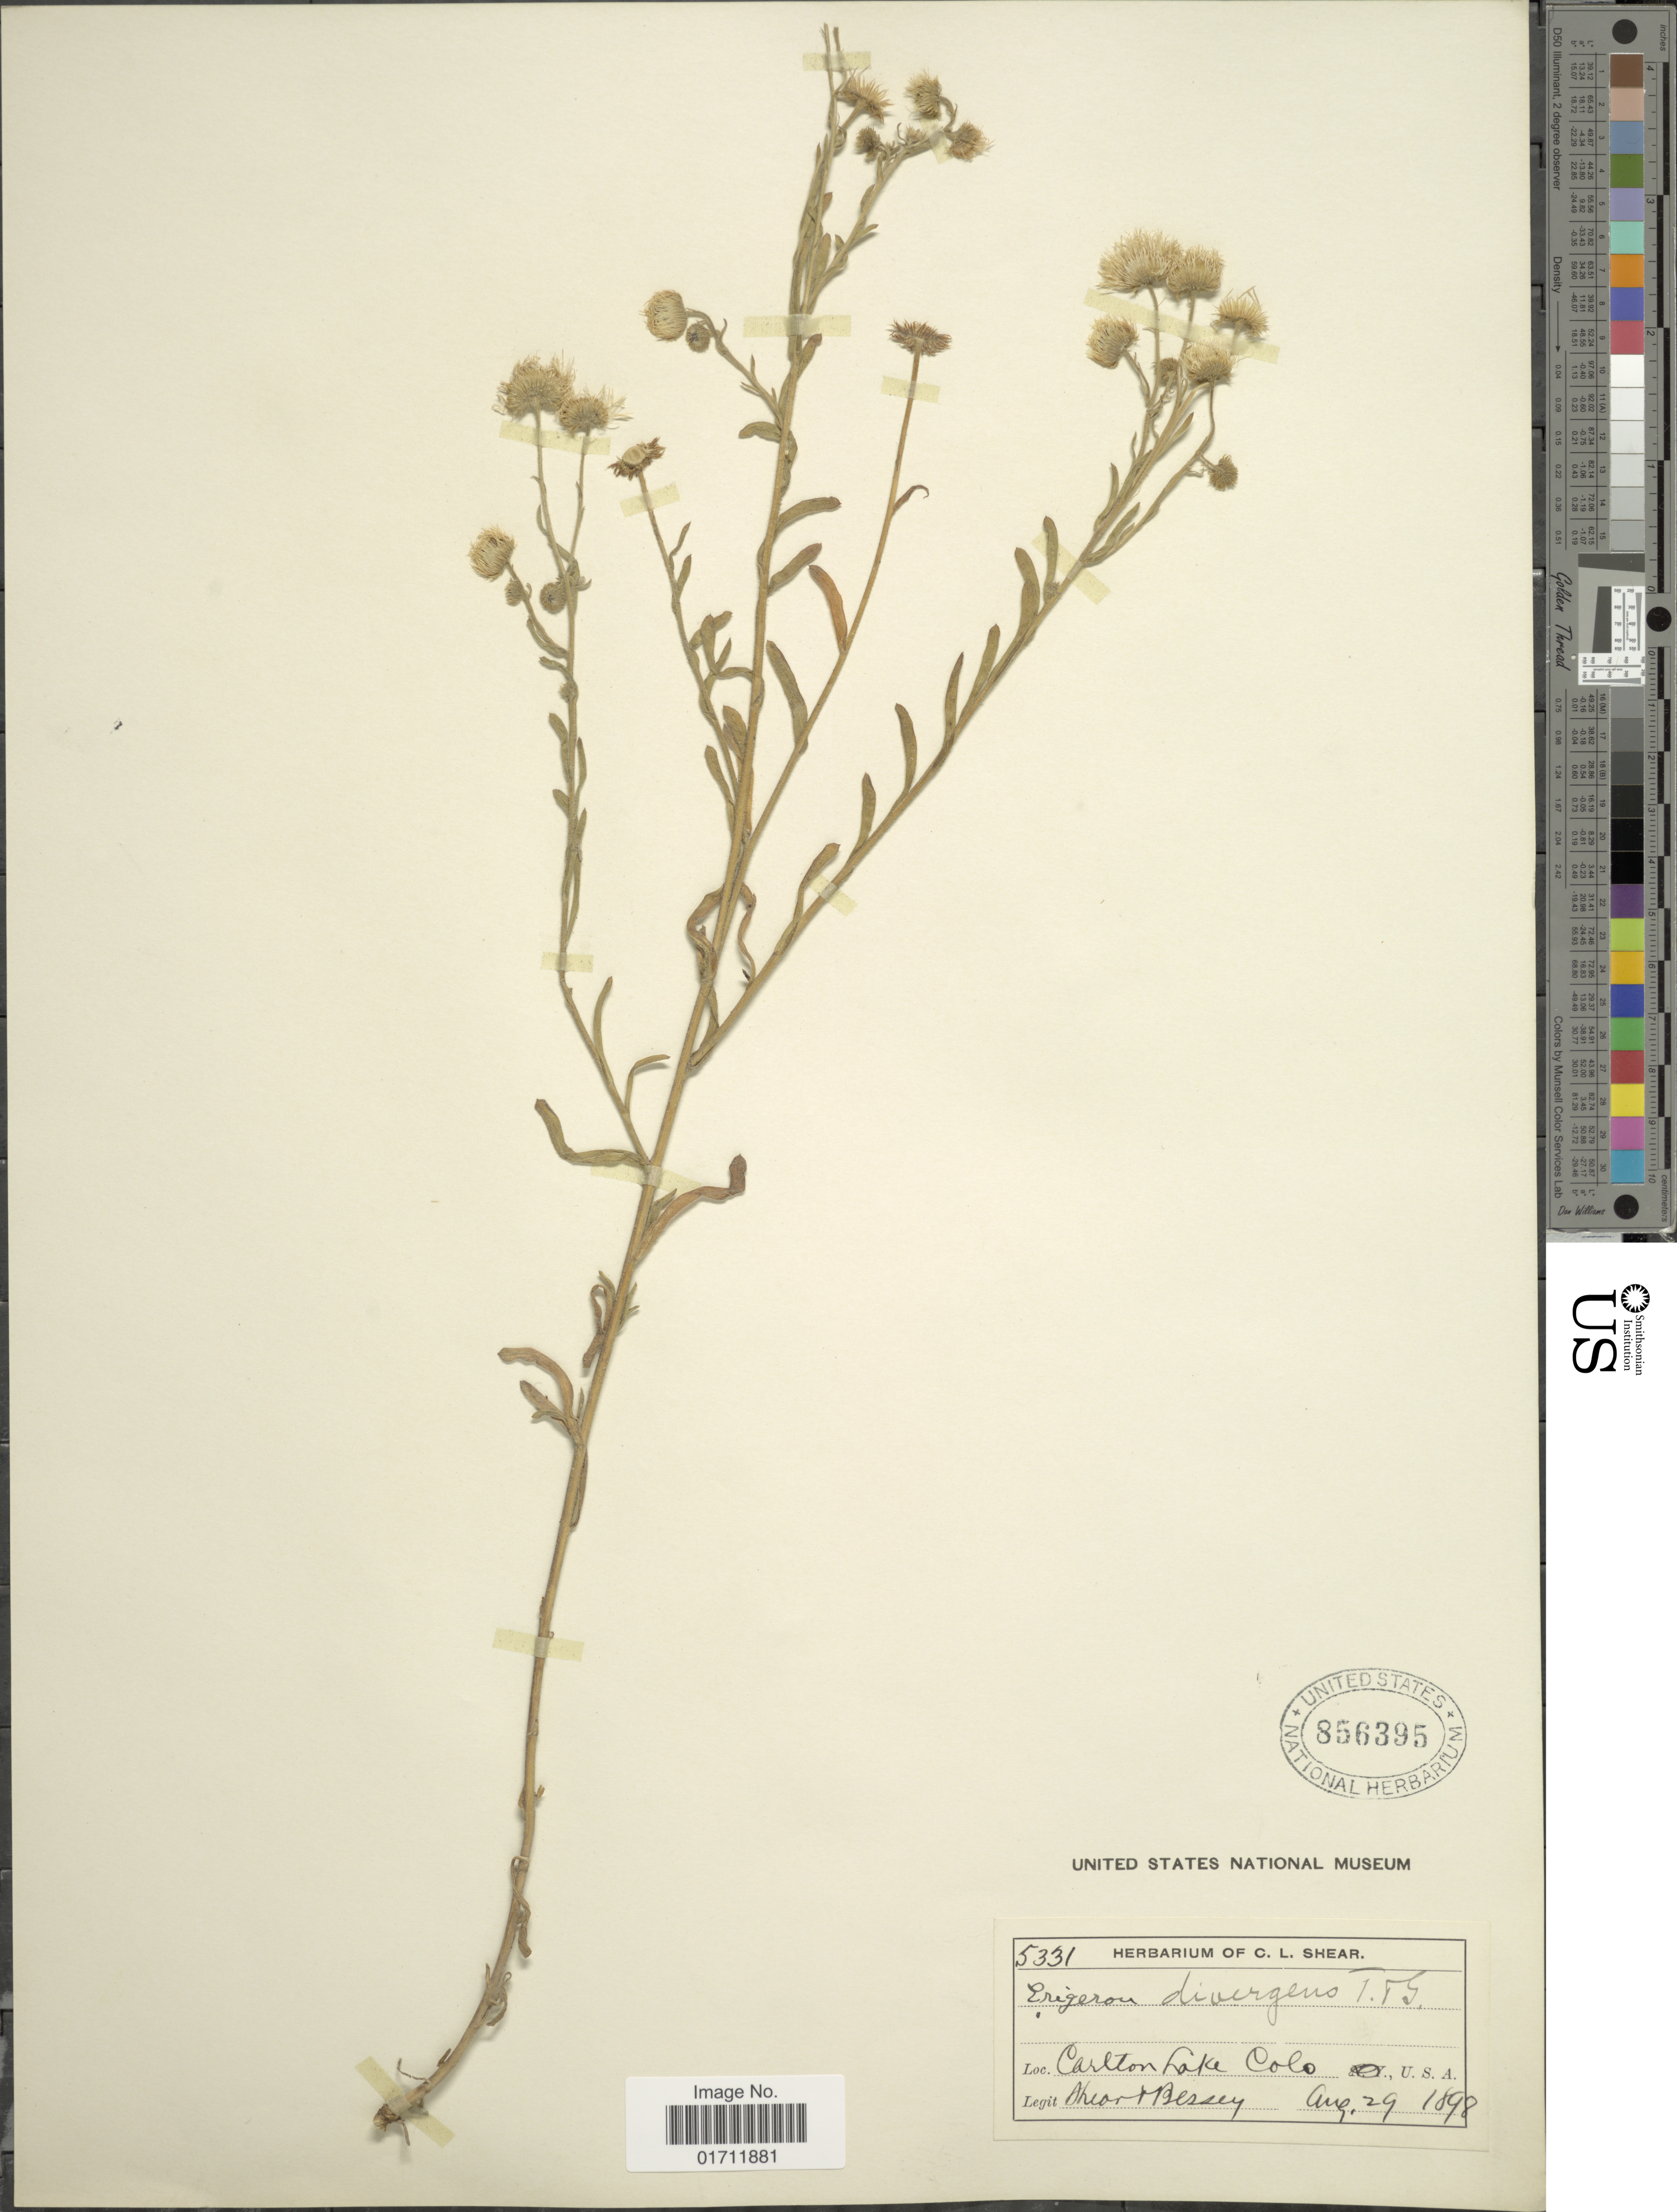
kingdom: Plantae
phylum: Tracheophyta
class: Magnoliopsida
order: Asterales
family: Asteraceae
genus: Erigeron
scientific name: Erigeron divergens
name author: Torr. & A. Gray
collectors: -- Shear & -. Bessey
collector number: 5331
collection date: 1898-08-29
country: United States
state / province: Colorado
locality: Carlton Lake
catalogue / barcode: US 856395